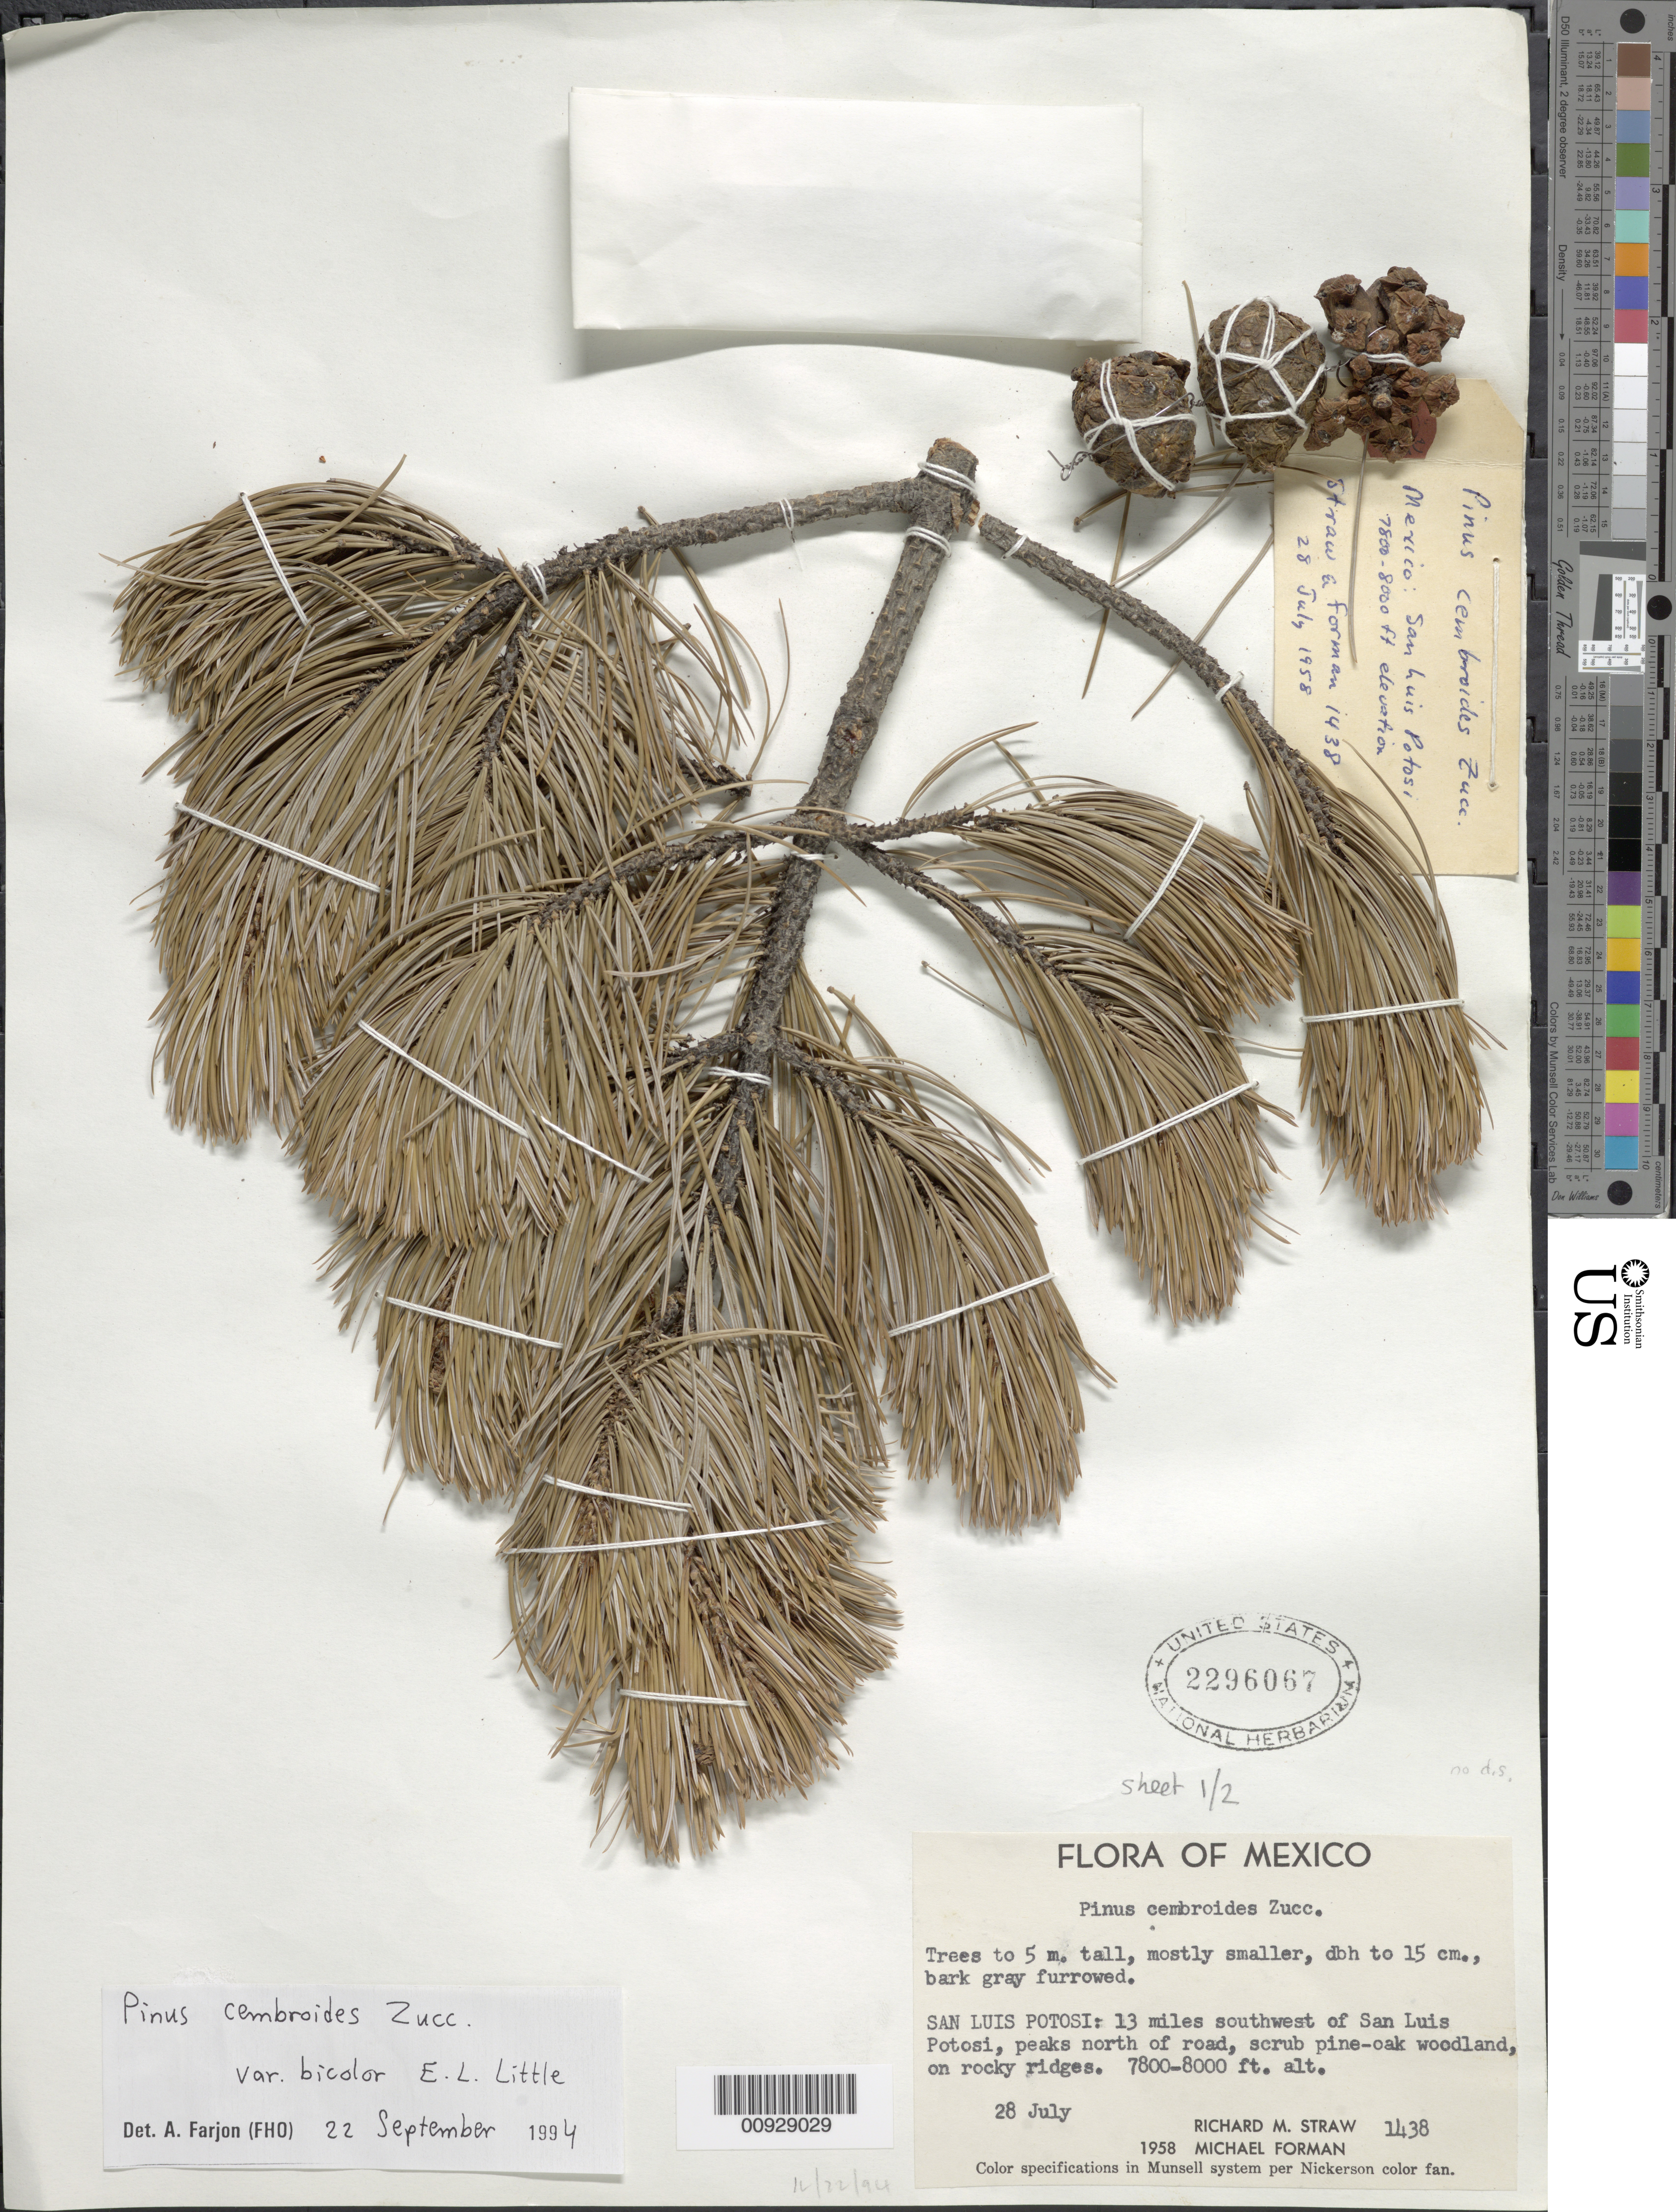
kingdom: Plantae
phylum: Tracheophyta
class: Pinopsida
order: Pinales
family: Pinaceae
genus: Pinus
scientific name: Pinus cembroides var. bicolor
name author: Little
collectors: R. M. Straw & Forman, M.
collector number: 1438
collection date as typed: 28 Jul 1958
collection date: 1958-07-28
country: Mexico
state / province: San Luis Potosí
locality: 13 miles southwest of San Luis Potosí, peaks north of road.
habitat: Scrub pine-oak woodland, on rocky ridges.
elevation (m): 2377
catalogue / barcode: US 2296067